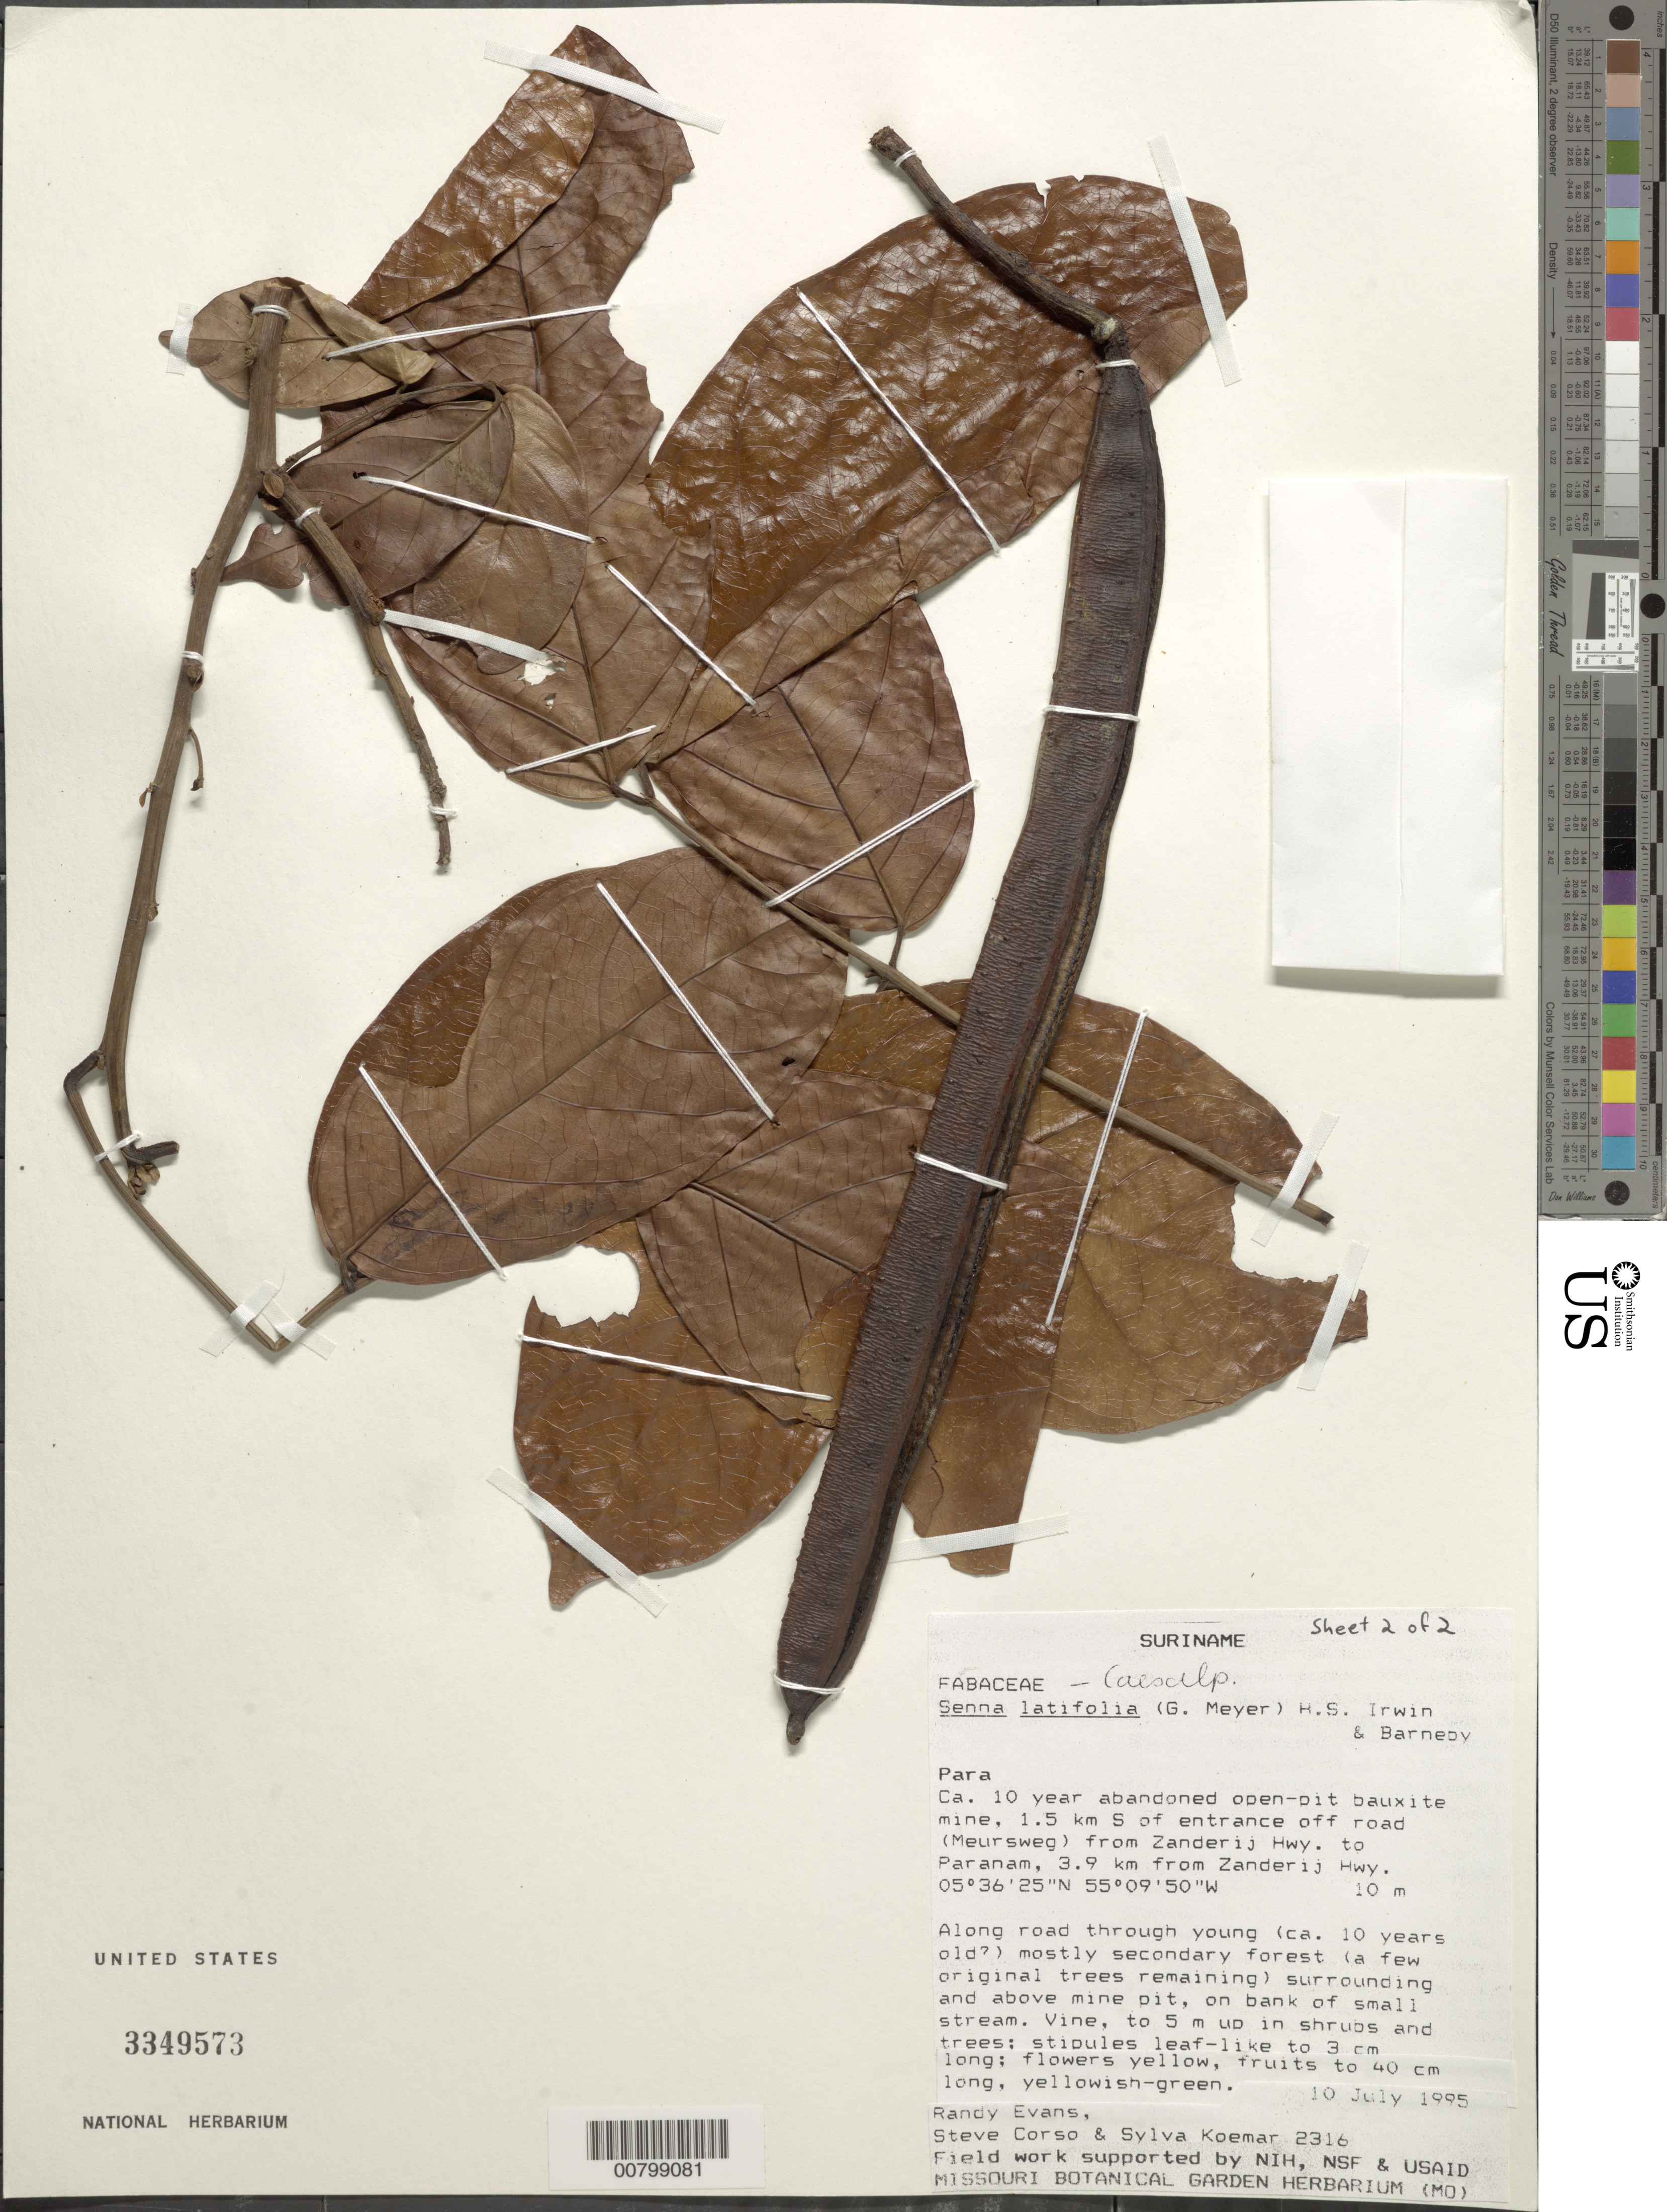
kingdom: Plantae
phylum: Tracheophyta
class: Magnoliopsida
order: Fabales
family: Fabaceae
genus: Senna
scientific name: Senna latifolia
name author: (G. Mey.) H.S. Irwin & Barneby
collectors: R. Evans, S. Corso & S. Koemar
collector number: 2316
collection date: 1995-07-10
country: Suriname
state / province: Para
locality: Para 1. 5 km S of entrance off road (Meursweg) from Zanderij Hwy. to Paranam . 3.9 km from Zanderij Hwy.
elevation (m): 10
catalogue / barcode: US 3349573